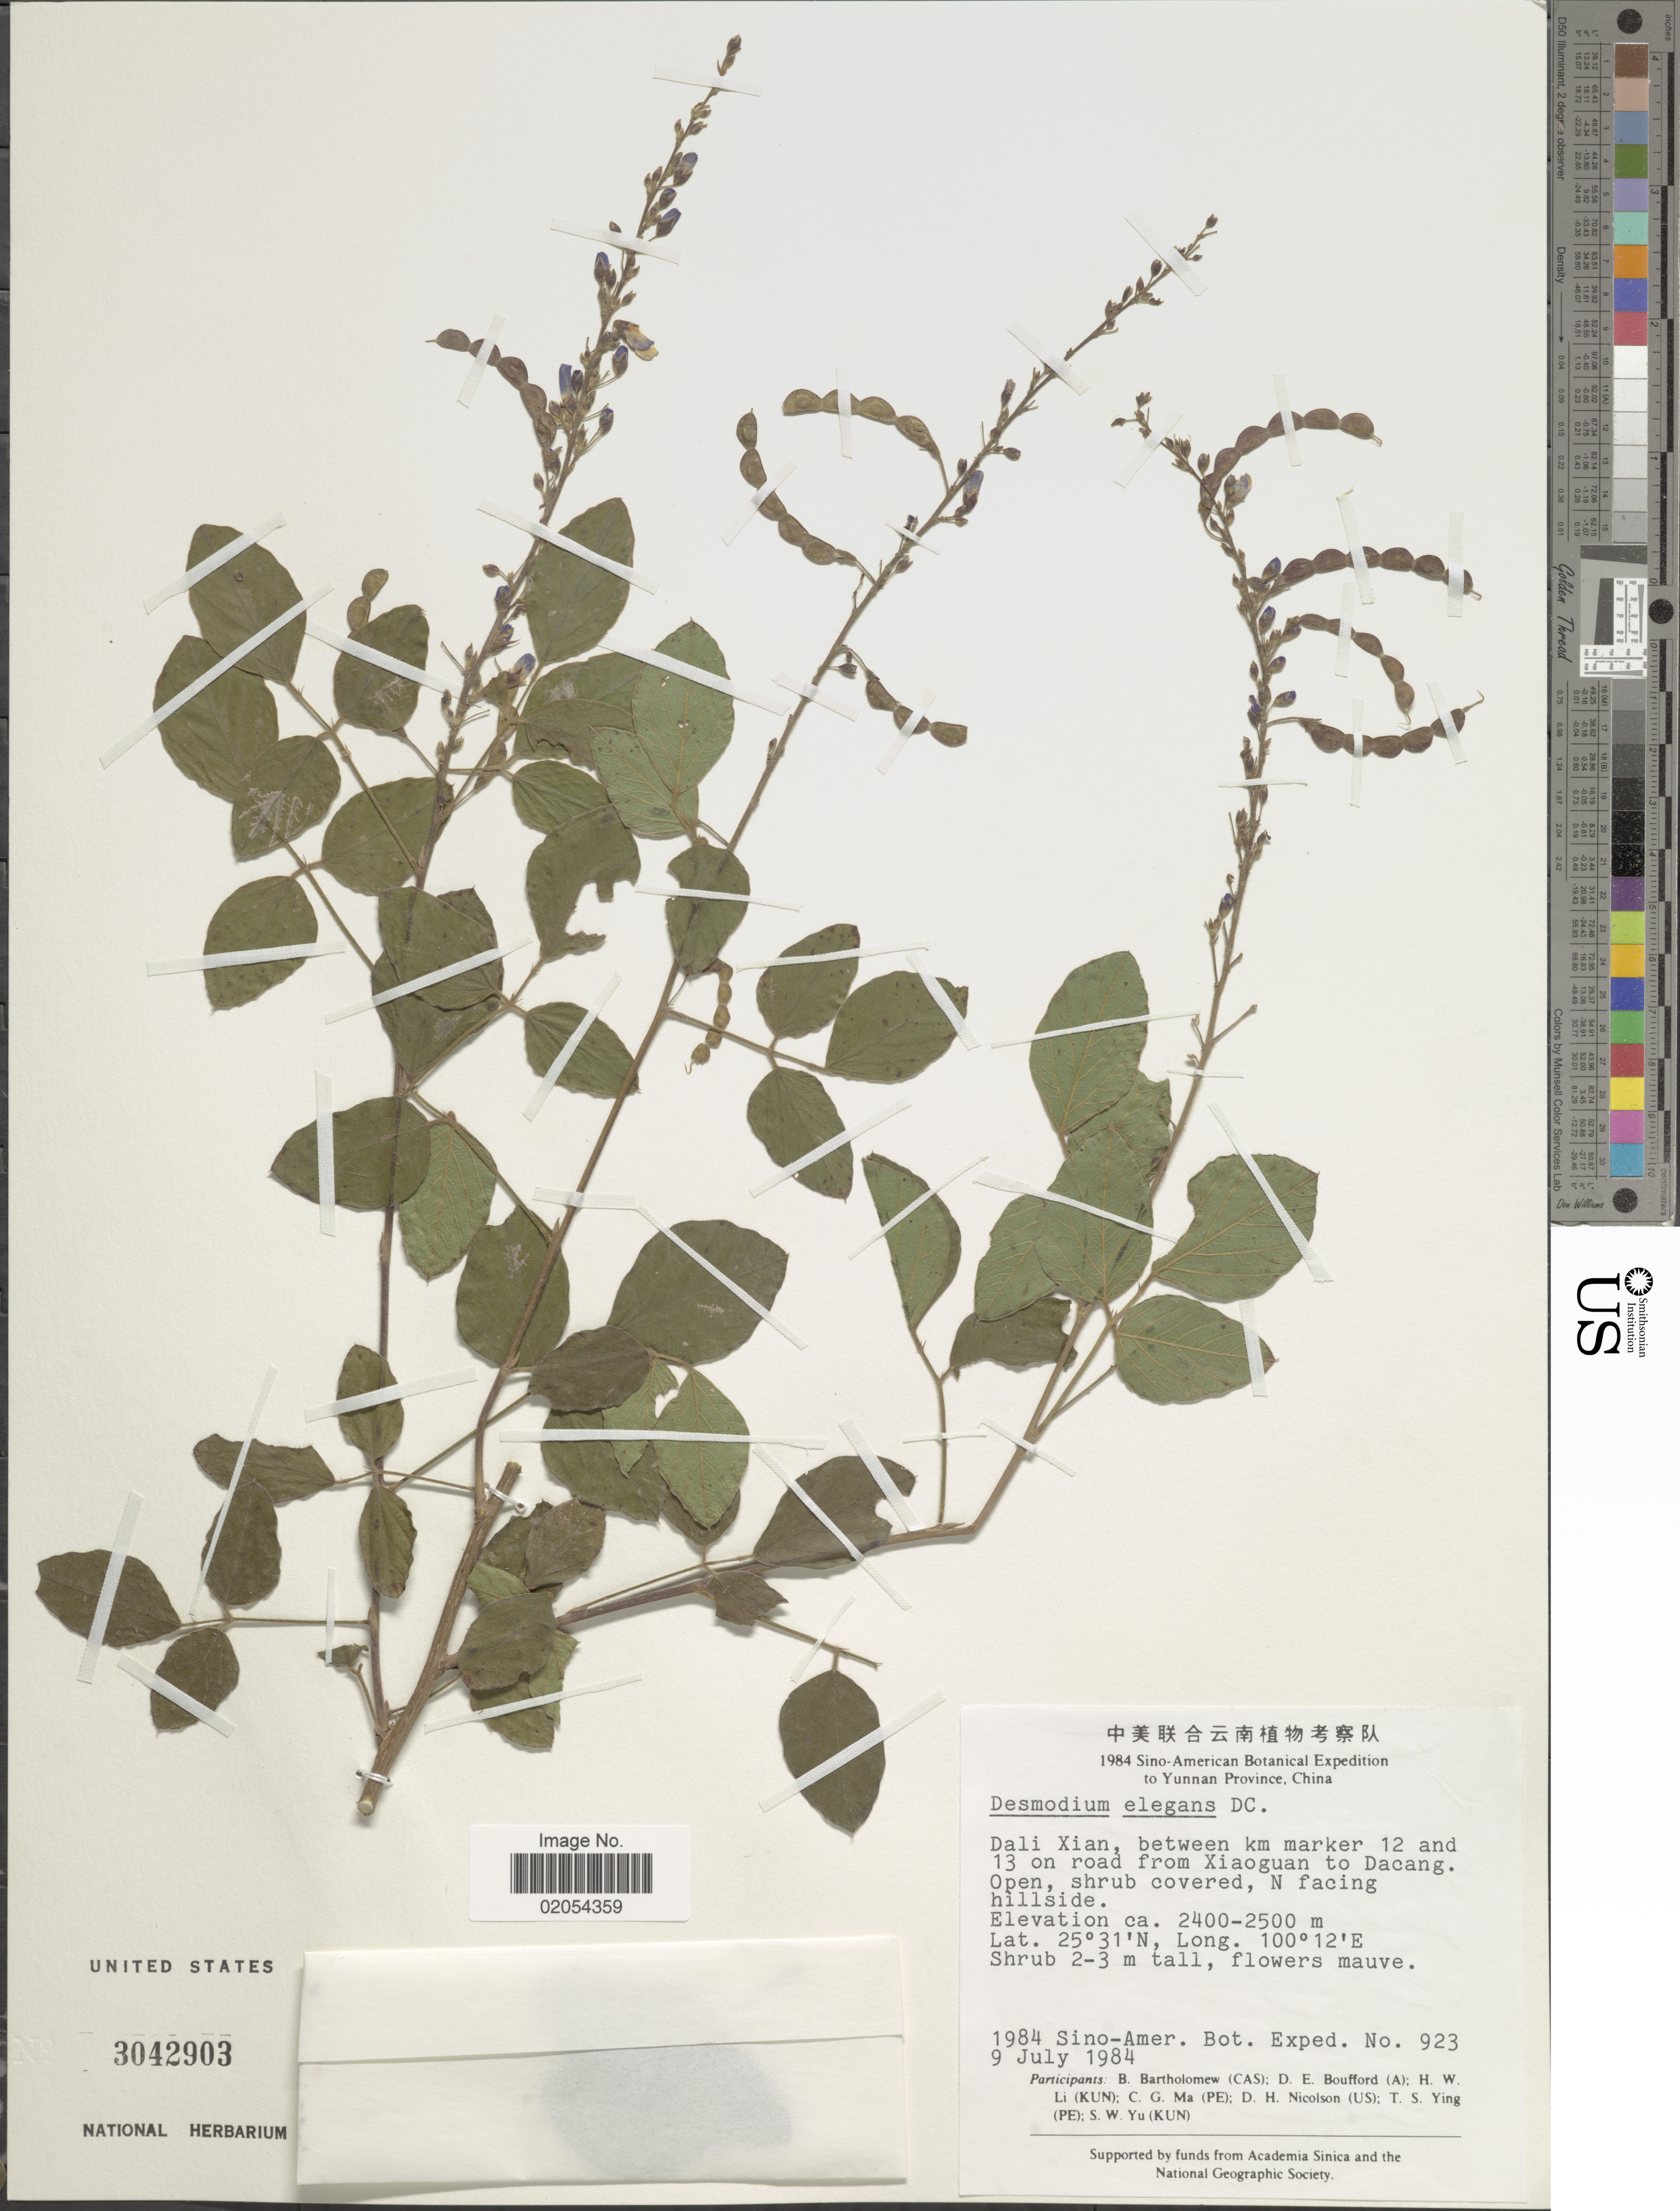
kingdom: Plantae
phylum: Tracheophyta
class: Magnoliopsida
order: Fabales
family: Fabaceae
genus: Sunhangia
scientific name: Sunhangia elegans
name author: (DC.) H. Ohashi & K. Ohashi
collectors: Sino-Amer. Bot. Exped. 1984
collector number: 923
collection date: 1984-07-09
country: China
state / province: Yunnan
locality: Yunnan Province, China. Dali Xian, between km marker 12 and 13 on road from Xiaoguan to Dacang.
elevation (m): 2400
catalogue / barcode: US 3042903